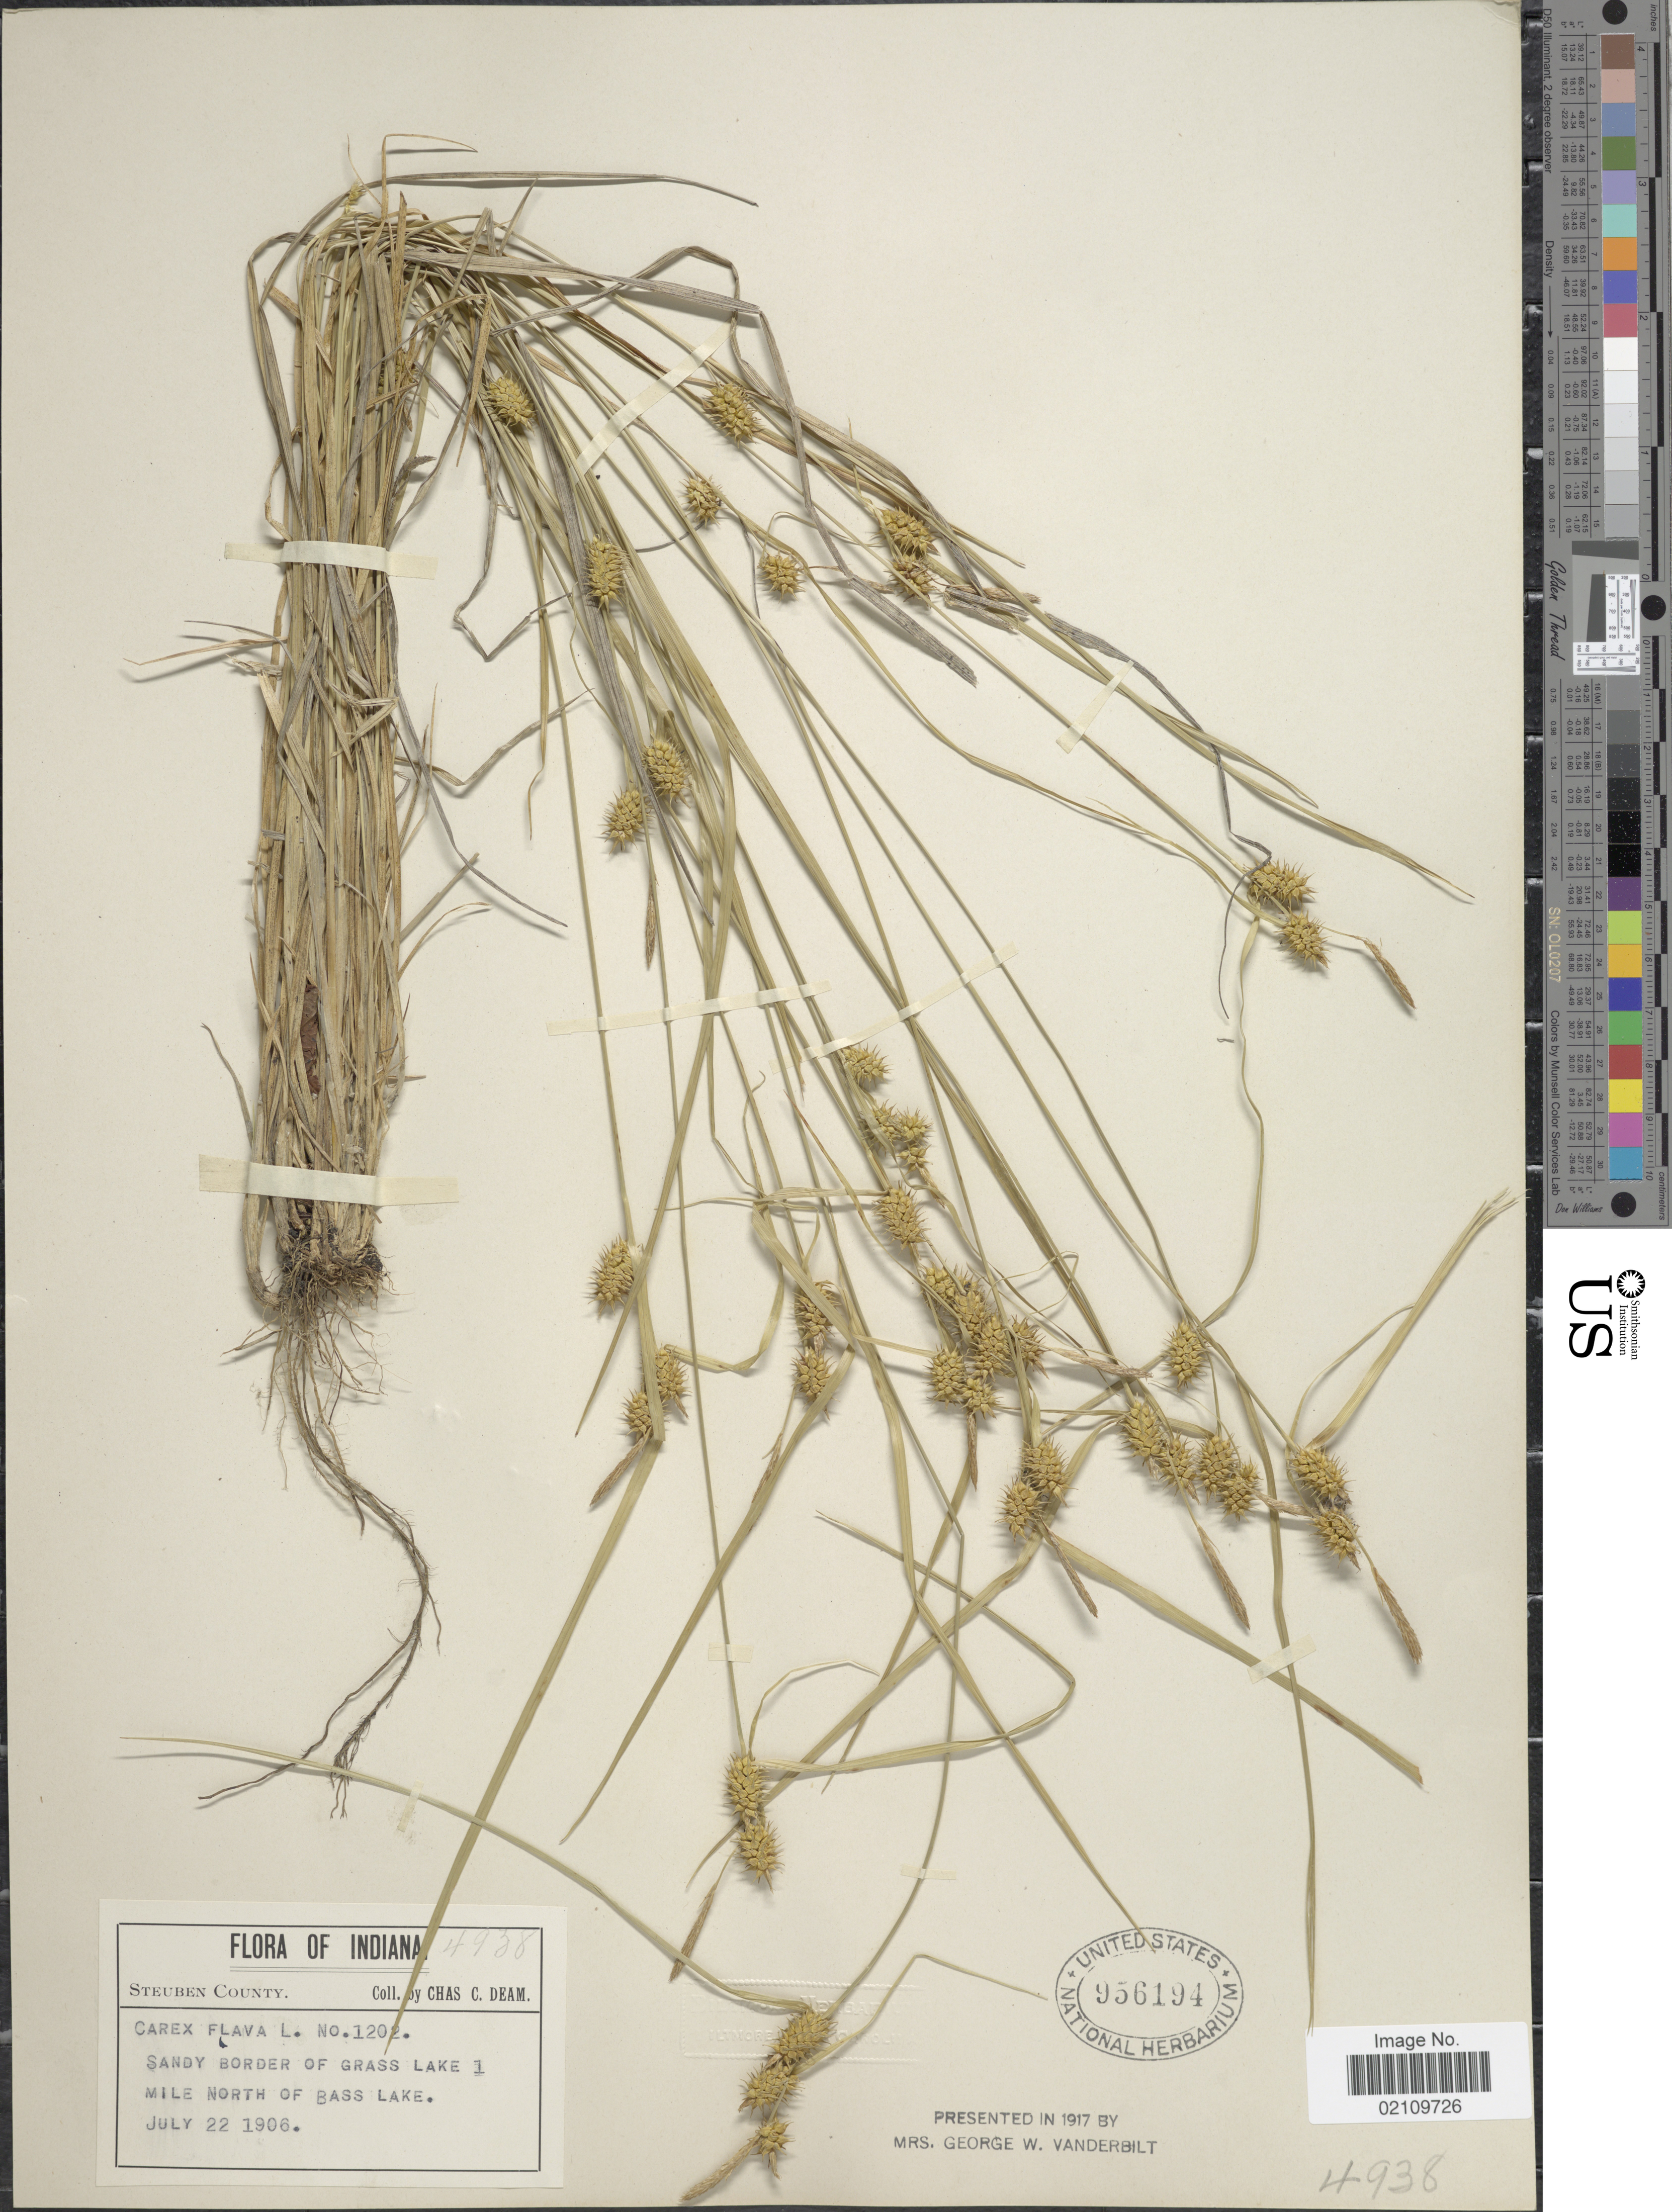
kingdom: Plantae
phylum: Tracheophyta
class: Liliopsida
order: Poales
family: Cyperaceae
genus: Carex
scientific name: Carex flava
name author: L.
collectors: C. C. Deam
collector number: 1202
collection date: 1906-07-22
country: United States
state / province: Indiana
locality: Steuben County. Grass Lake 1 mile north of Bass Lake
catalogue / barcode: US 956194